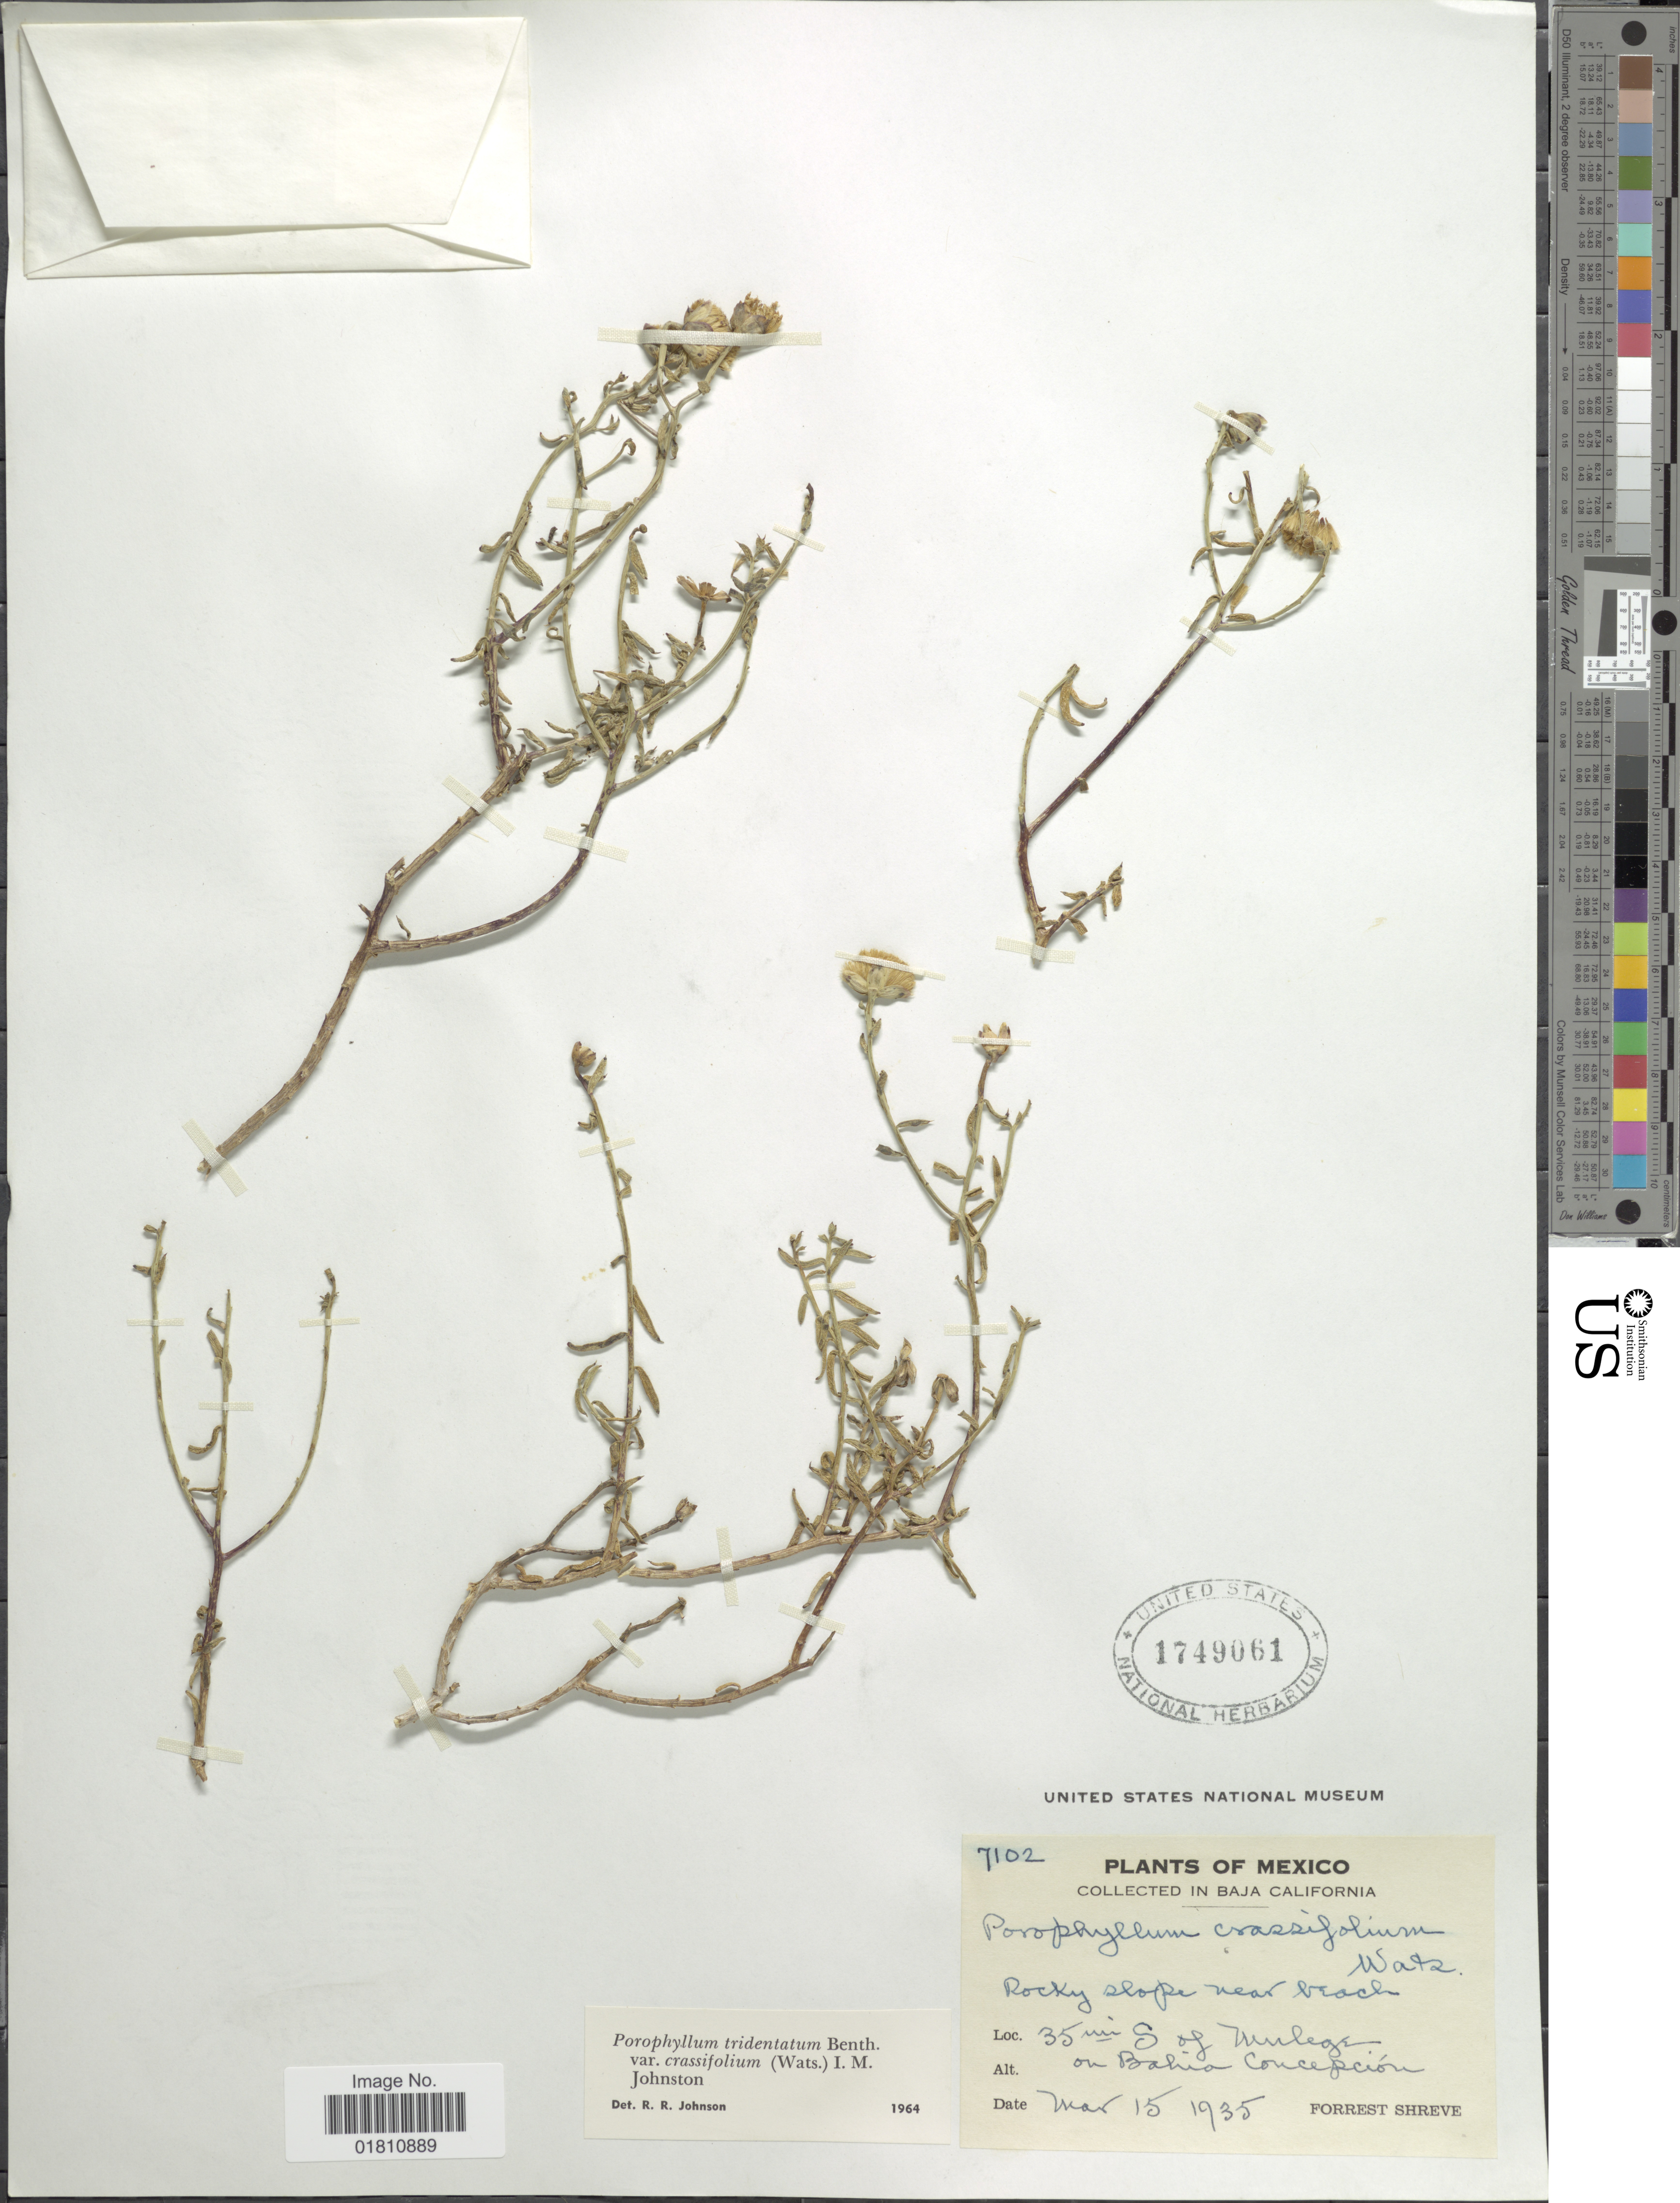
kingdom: Plantae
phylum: Tracheophyta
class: Magnoliopsida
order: Asterales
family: Asteraceae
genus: Bajacalia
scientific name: Bajacalia crassifolia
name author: (S. Watson) Loockerman et al.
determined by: Anzuinelli, M.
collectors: F. Shreve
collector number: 7102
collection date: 1935-03-15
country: Mexico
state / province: Baja California Sur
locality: Rocky slope near beach, 35 mi S of Mulege on Bahia Concepcion.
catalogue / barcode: US 1749061